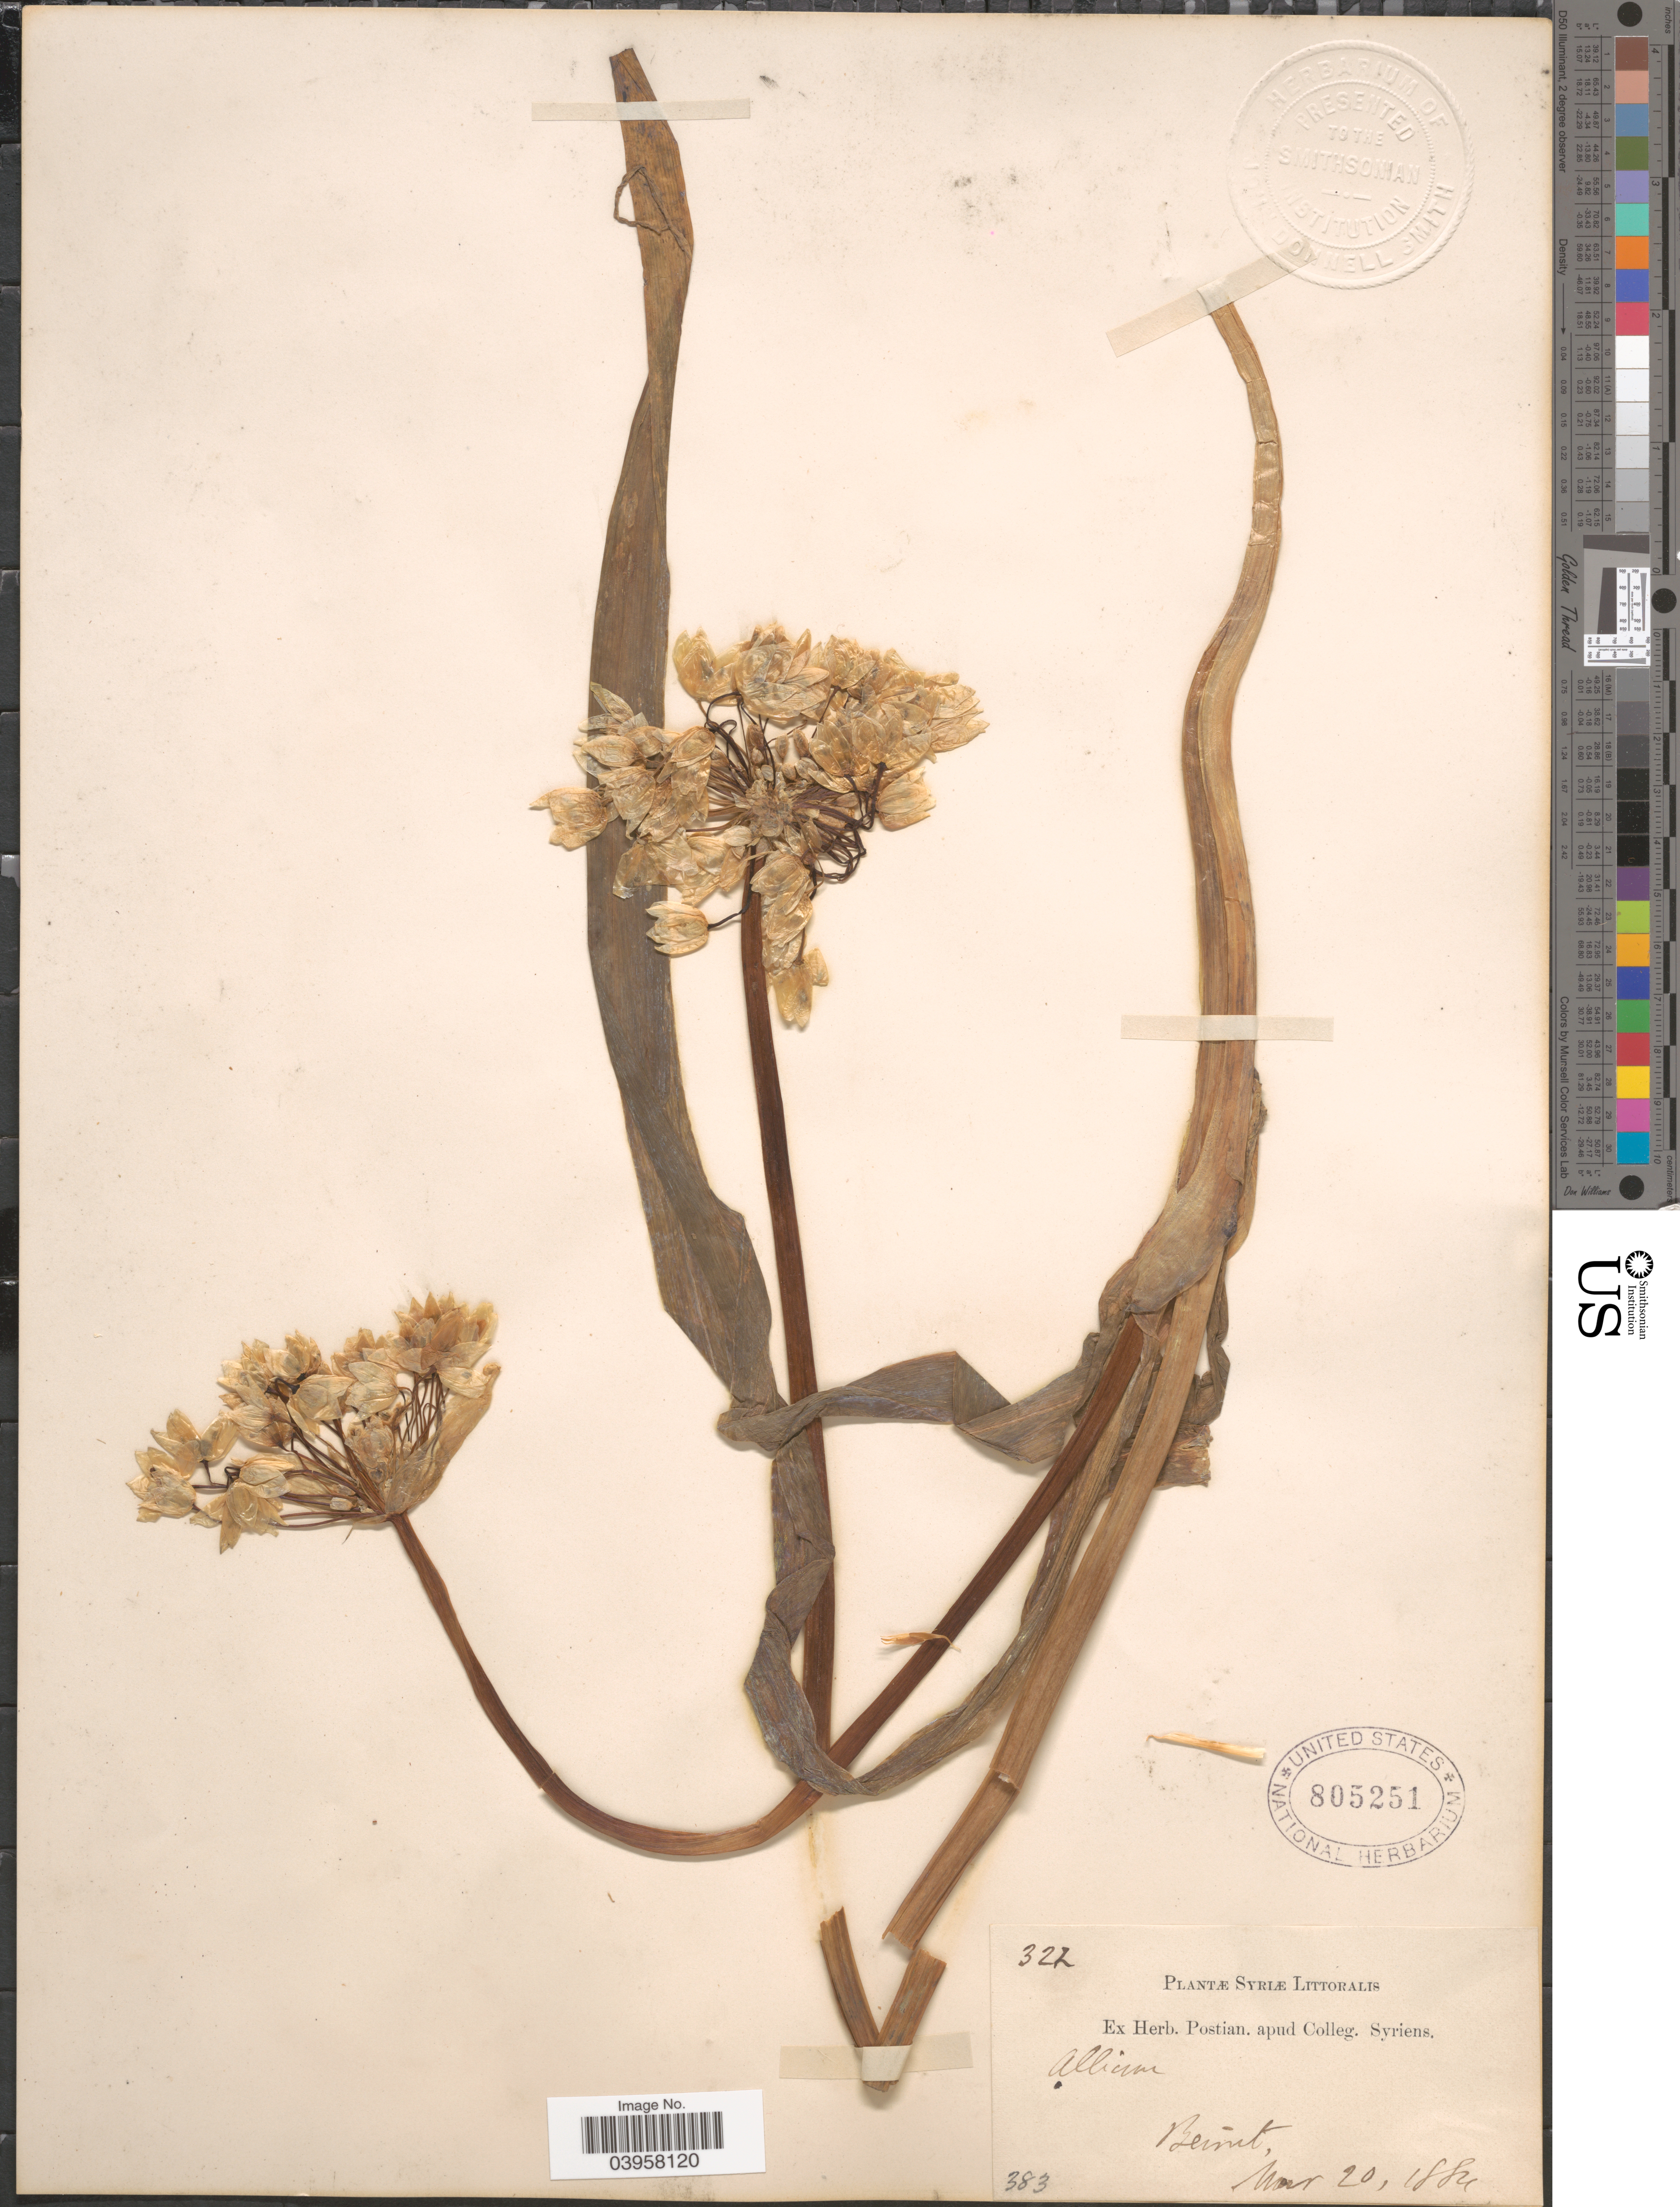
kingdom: Plantae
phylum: Tracheophyta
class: Liliopsida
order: Asparagales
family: Amaryllidaceae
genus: Allium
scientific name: Allium sp.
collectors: Ex herb. Postian. apud Colleg. Syriens.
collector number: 322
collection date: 1884-03-20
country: Lebanon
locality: Syriæ Littoralis. Beirut.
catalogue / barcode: US 805251